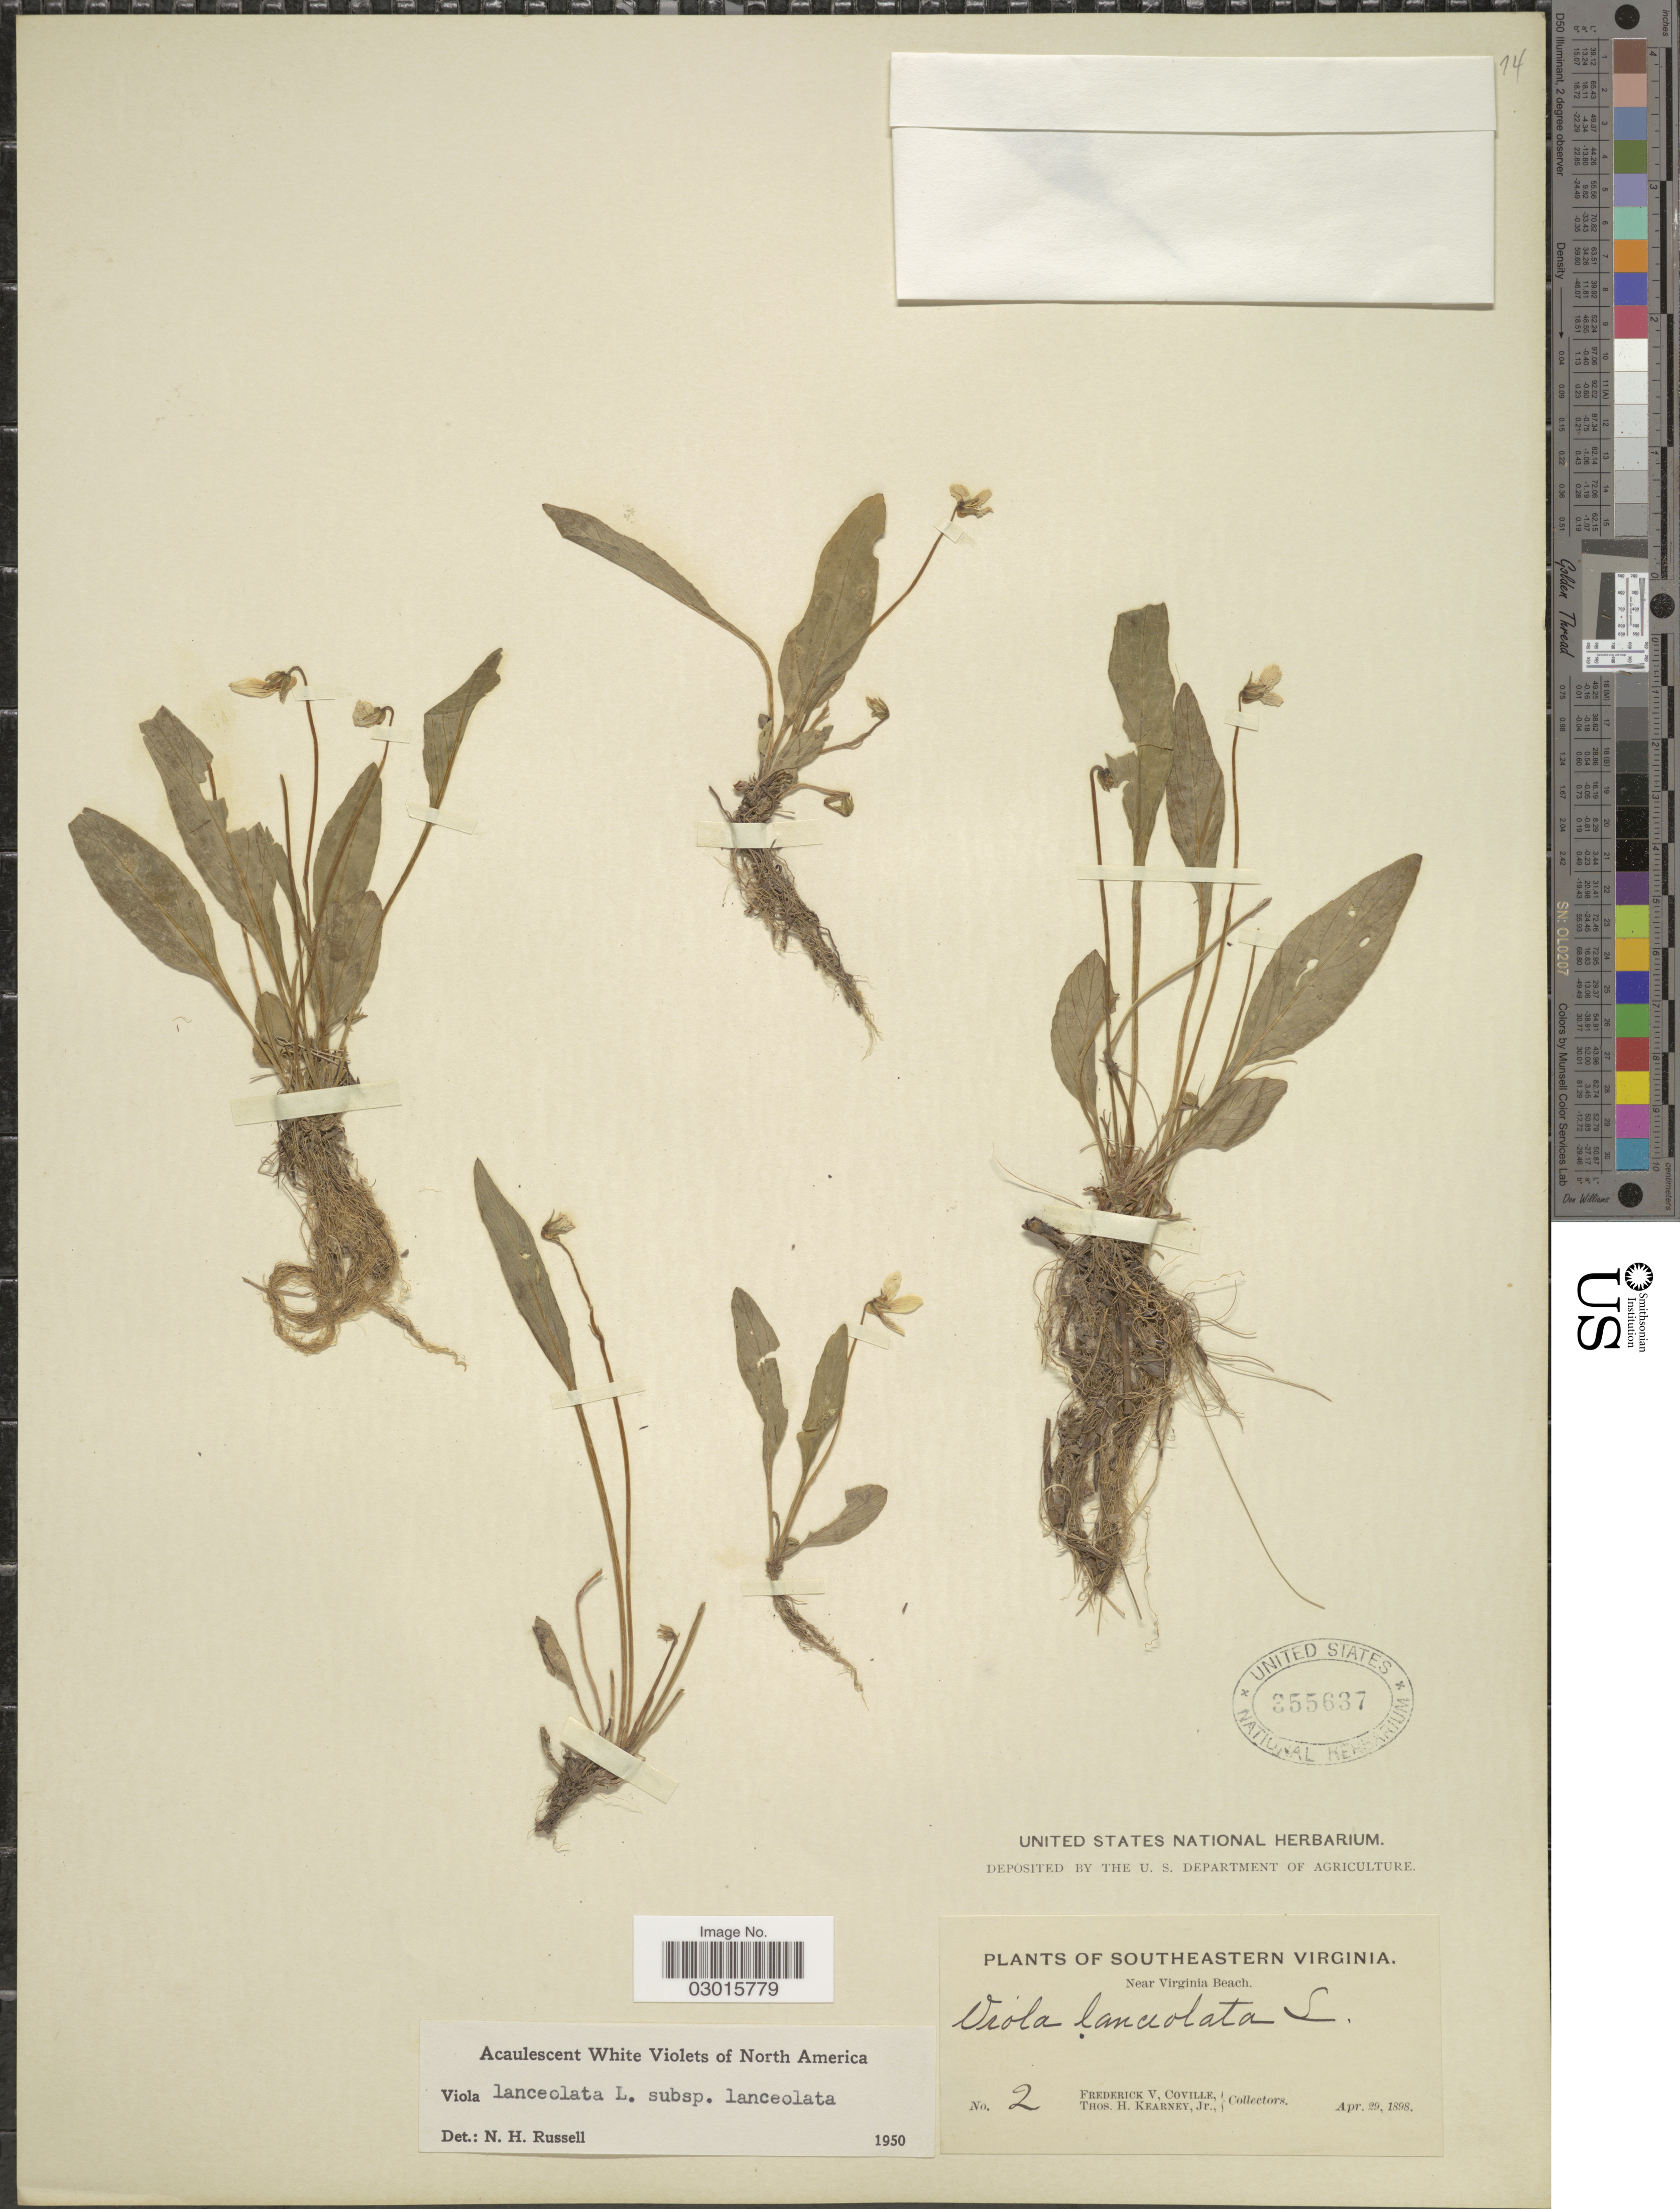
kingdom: Plantae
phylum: Tracheophyta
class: Magnoliopsida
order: Malpighiales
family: Violaceae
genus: Viola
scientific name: Viola lanceolata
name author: L.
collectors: F. V. Coville & T. H. Kearney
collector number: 2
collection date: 1898-04-29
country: United States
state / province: Virginia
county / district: City of Virginia Beach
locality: Southeastern Virginia, Near Virginia Beach.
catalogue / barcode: US 355637